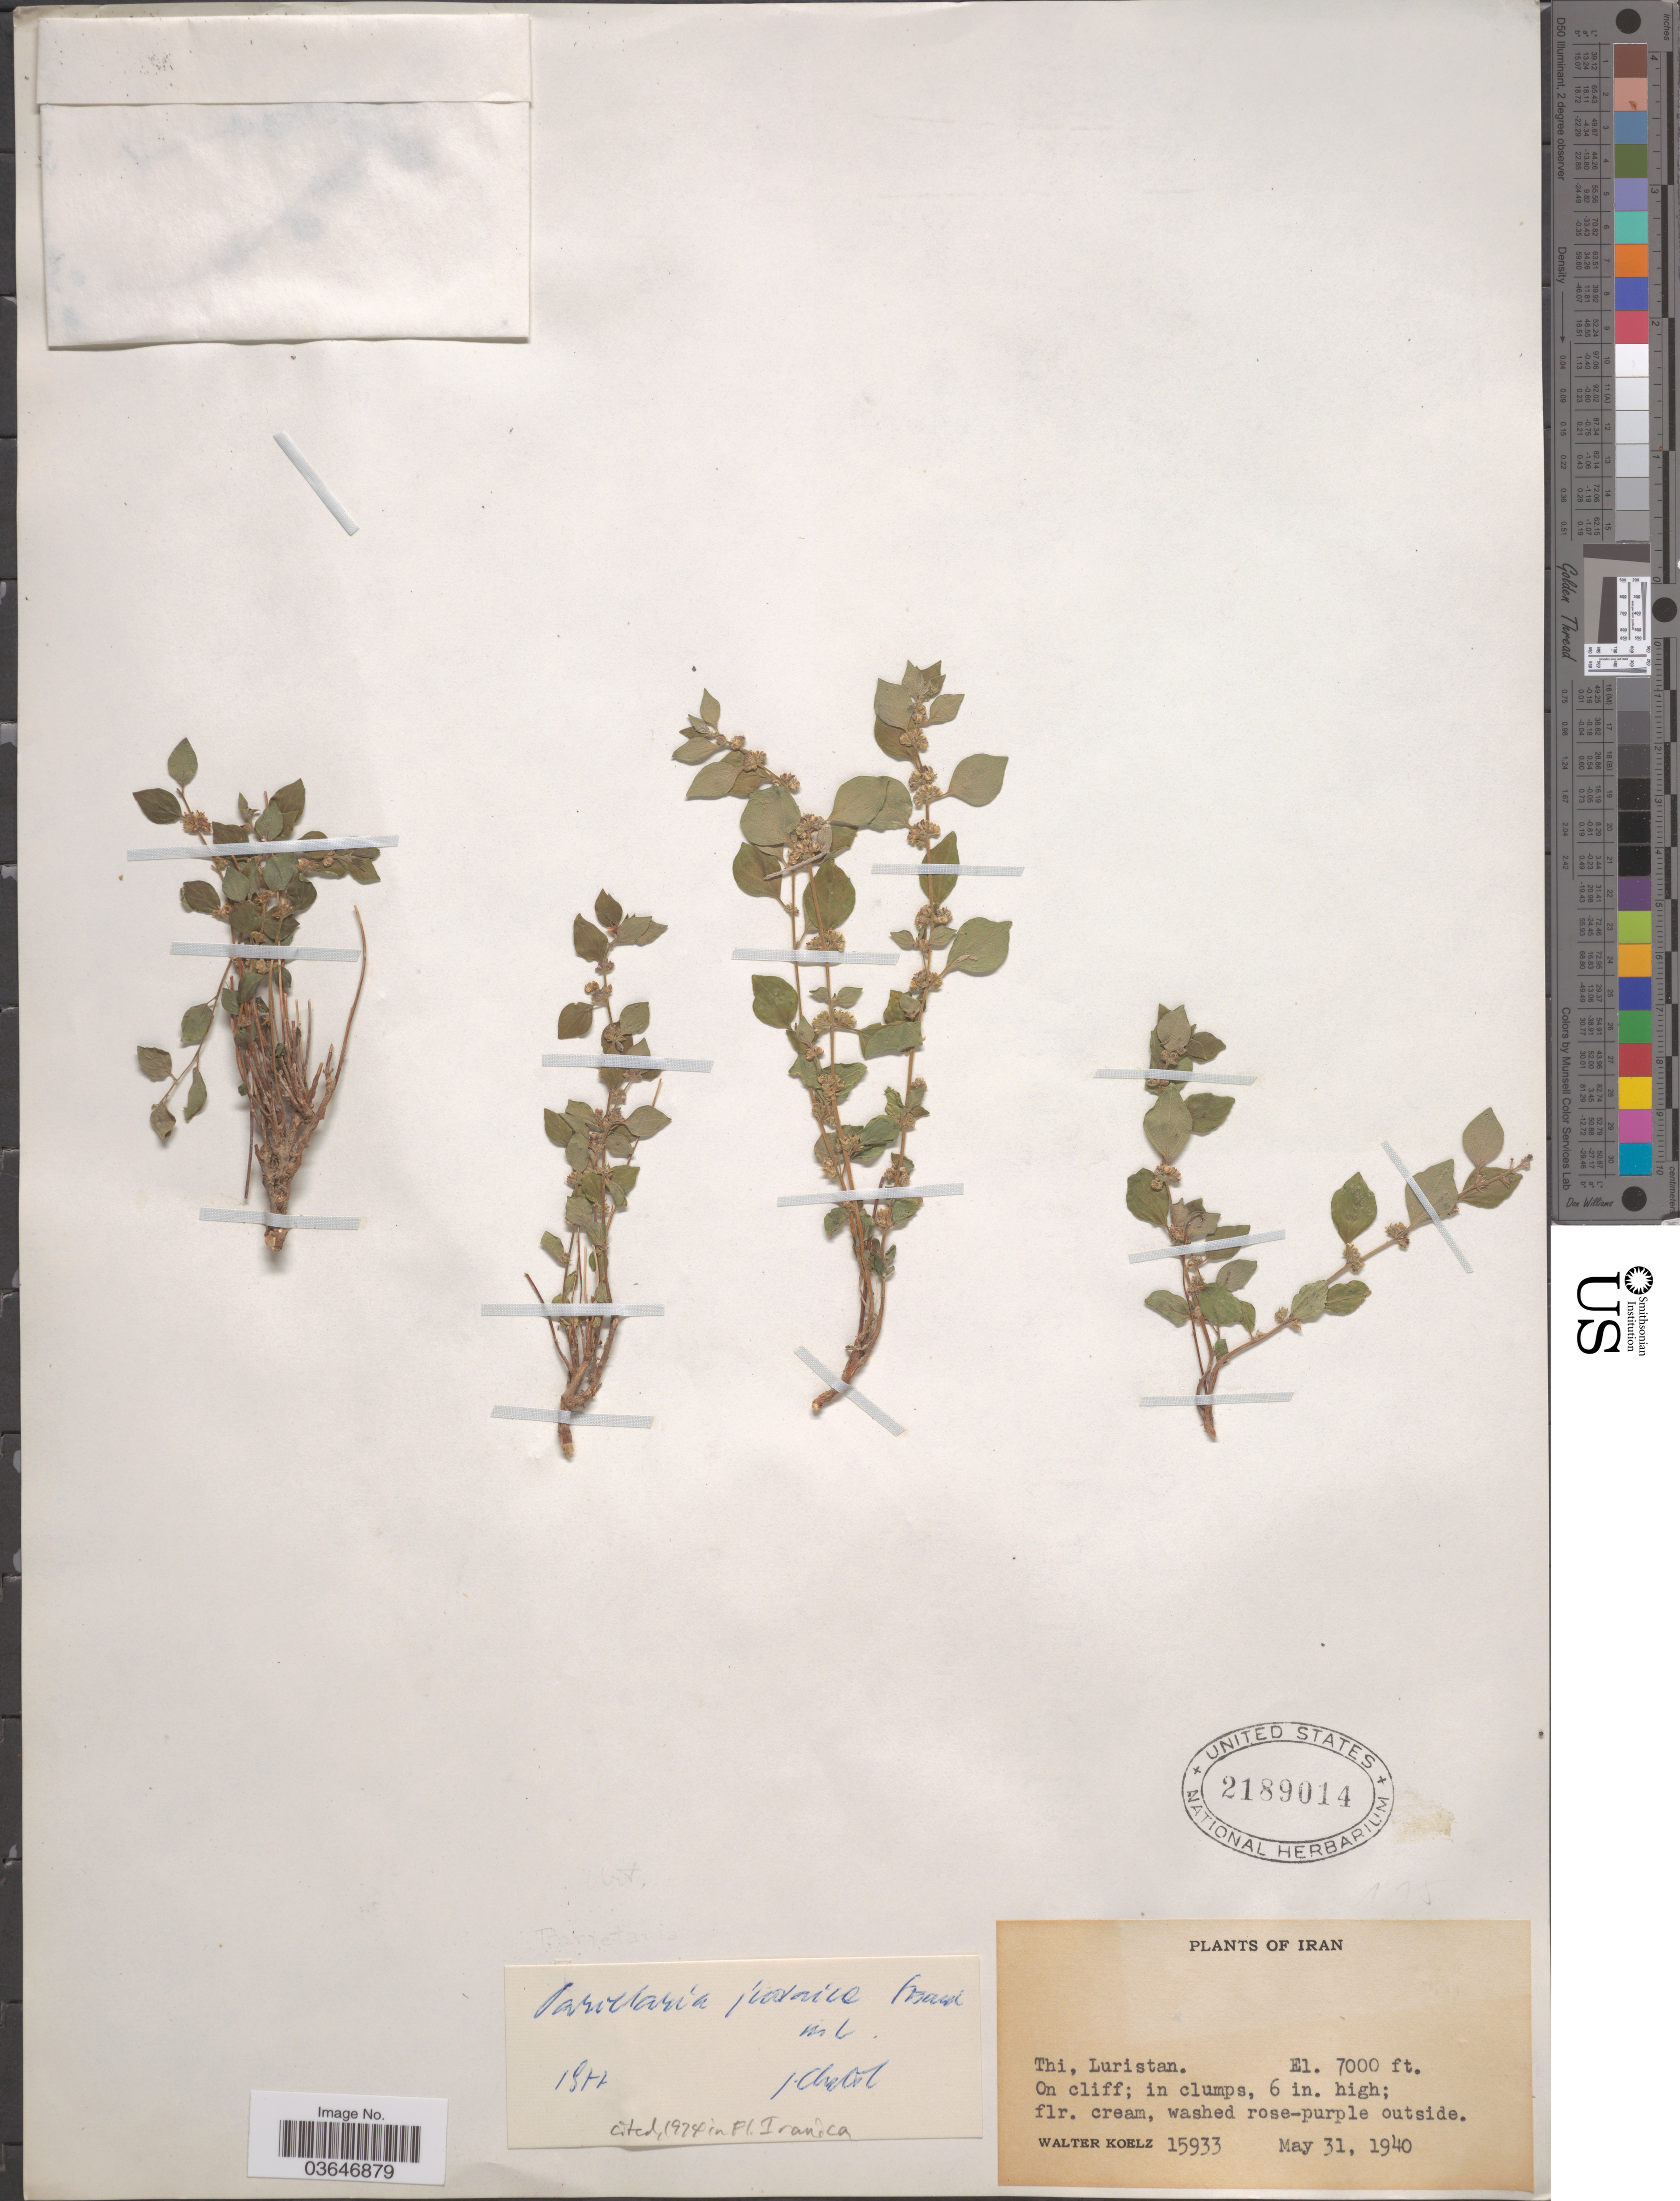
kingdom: Plantae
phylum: Tracheophyta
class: Magnoliopsida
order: Rosales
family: Urticaceae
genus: Parietaria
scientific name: Parietaria judaica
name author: L.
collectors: W. N. Koelz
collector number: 15933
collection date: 1940-05-31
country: Iran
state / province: Lorestan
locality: Thi.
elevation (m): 2134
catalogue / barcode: US 2189014